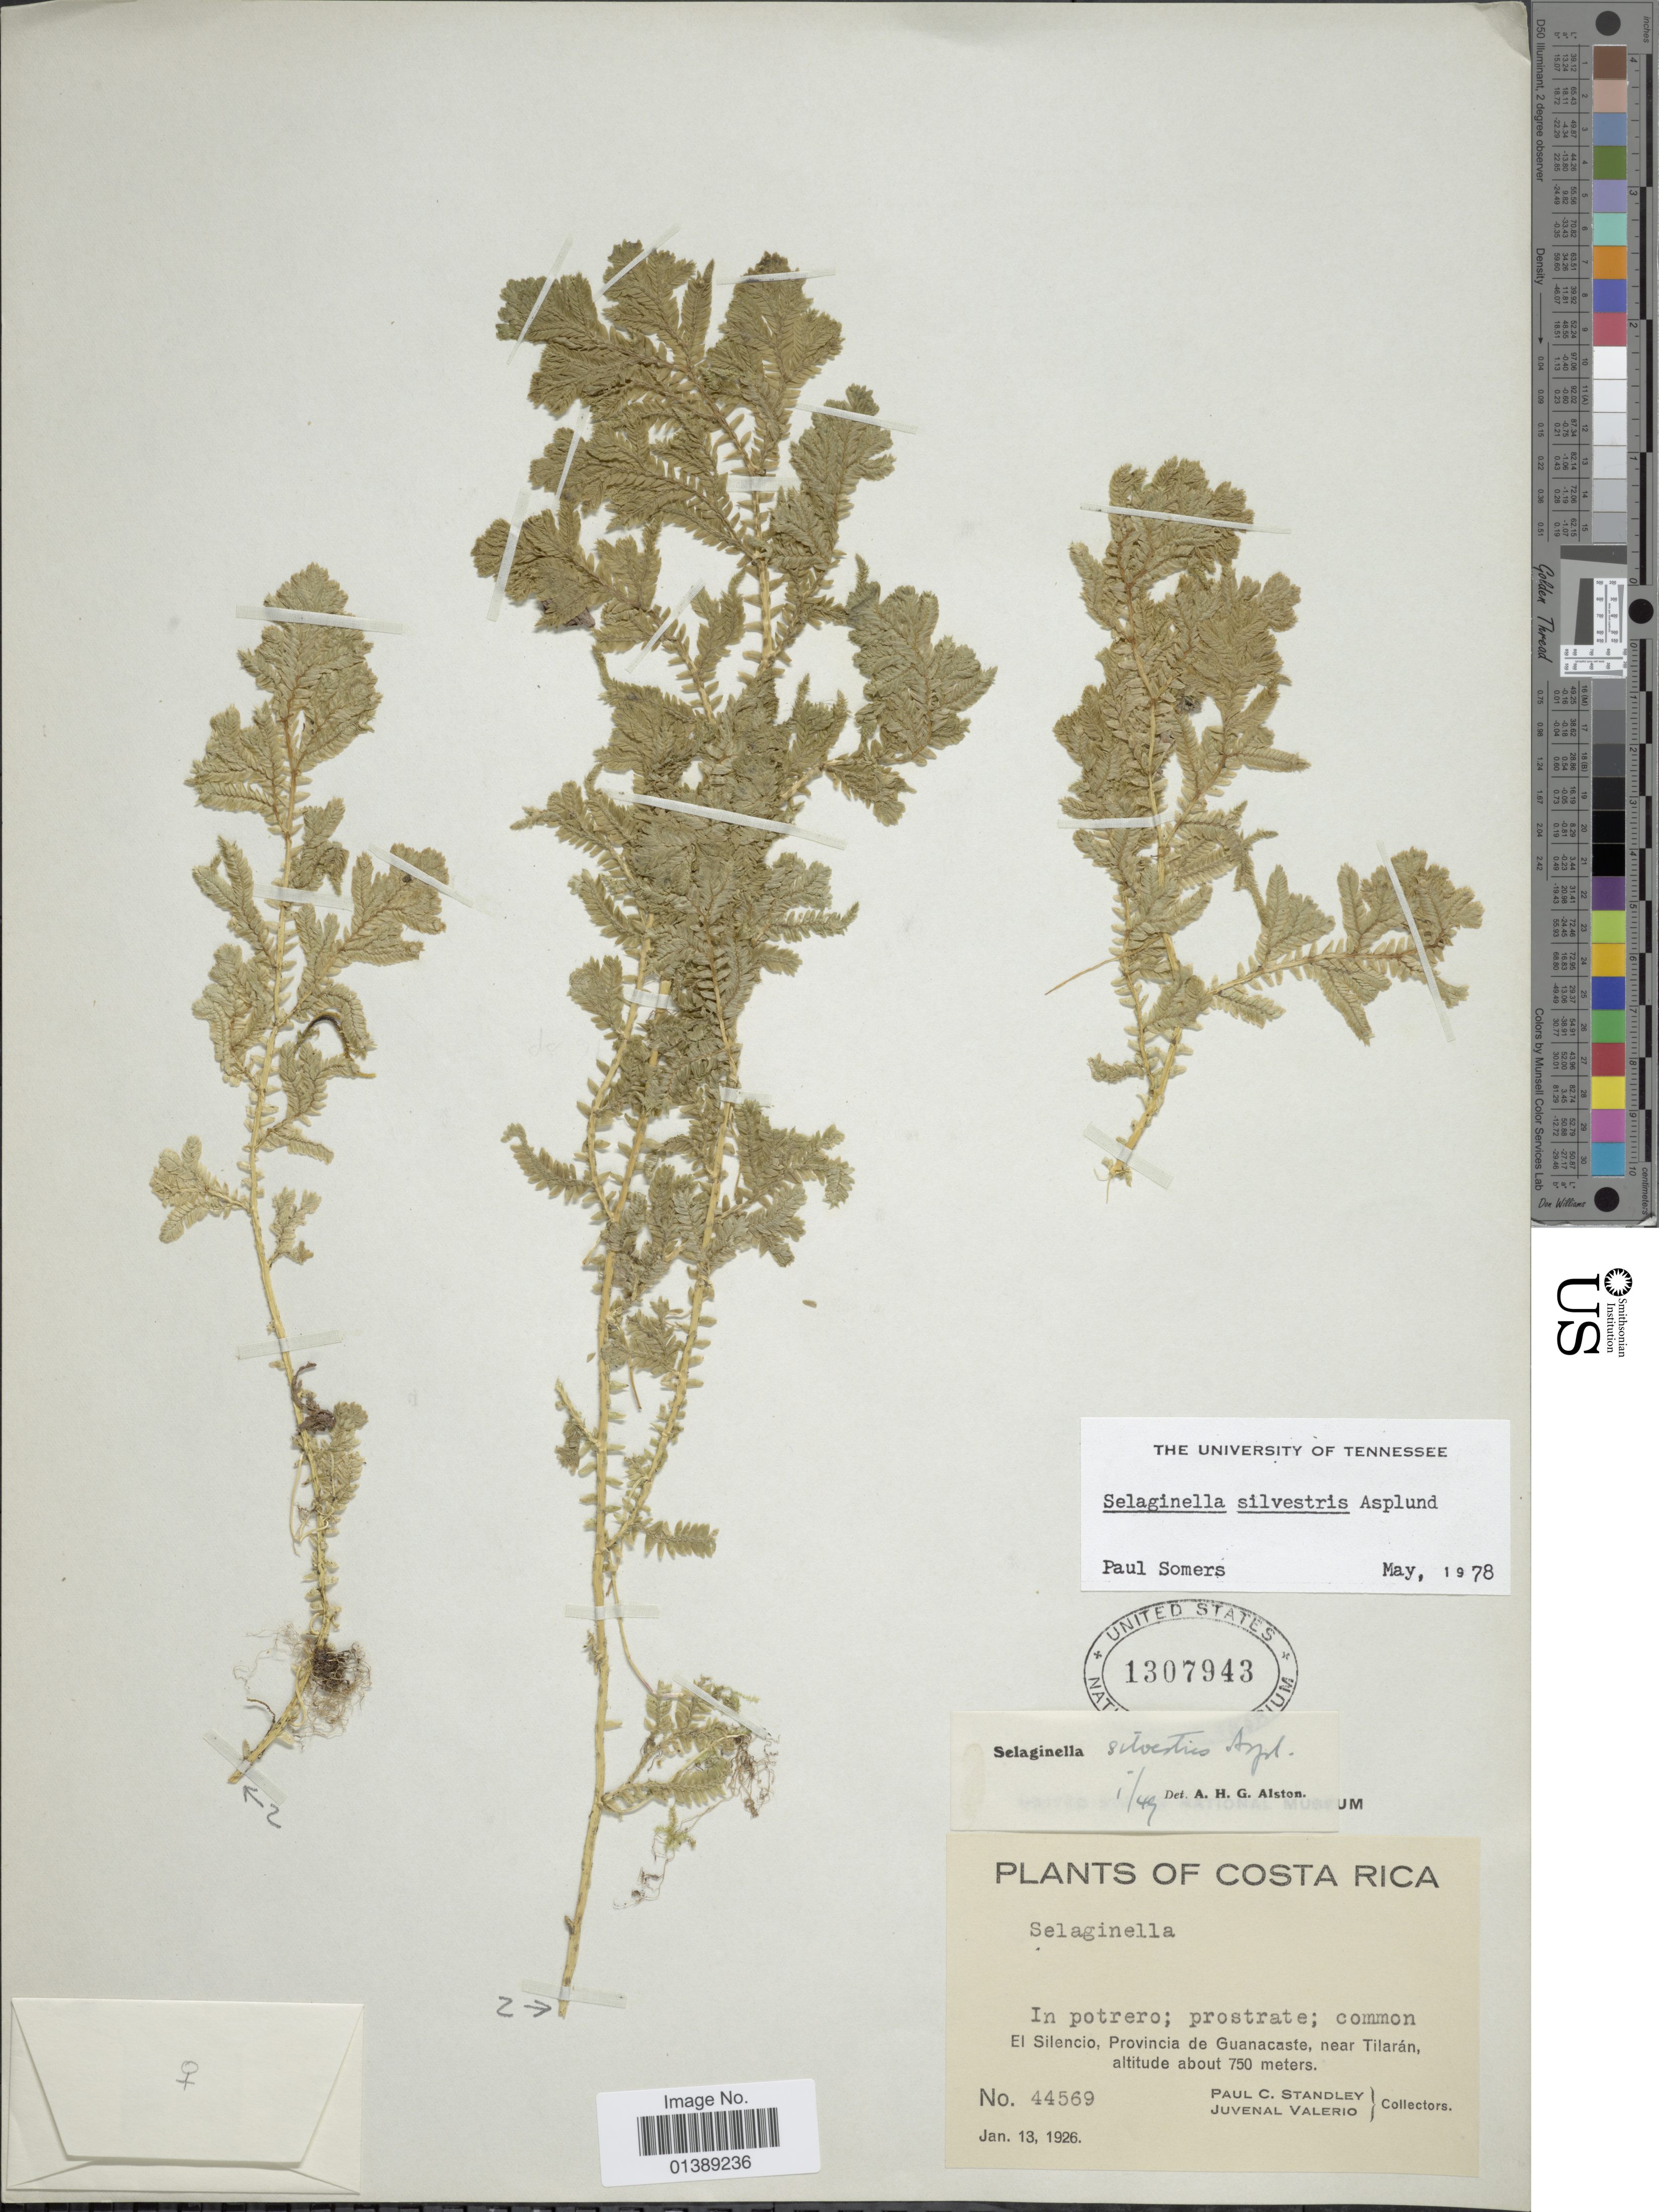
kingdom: Plantae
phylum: Tracheophyta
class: Lycopodiopsida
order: Selaginellales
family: Selaginellaceae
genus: Selaginella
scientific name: Selaginella silvestris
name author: Aspl.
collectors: P. C. Standley & J. Valerio R.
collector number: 44569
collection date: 1926-01-13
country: Costa Rica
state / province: Guanacaste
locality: El Silencio, near Tilarán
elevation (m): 750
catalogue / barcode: US 1307943